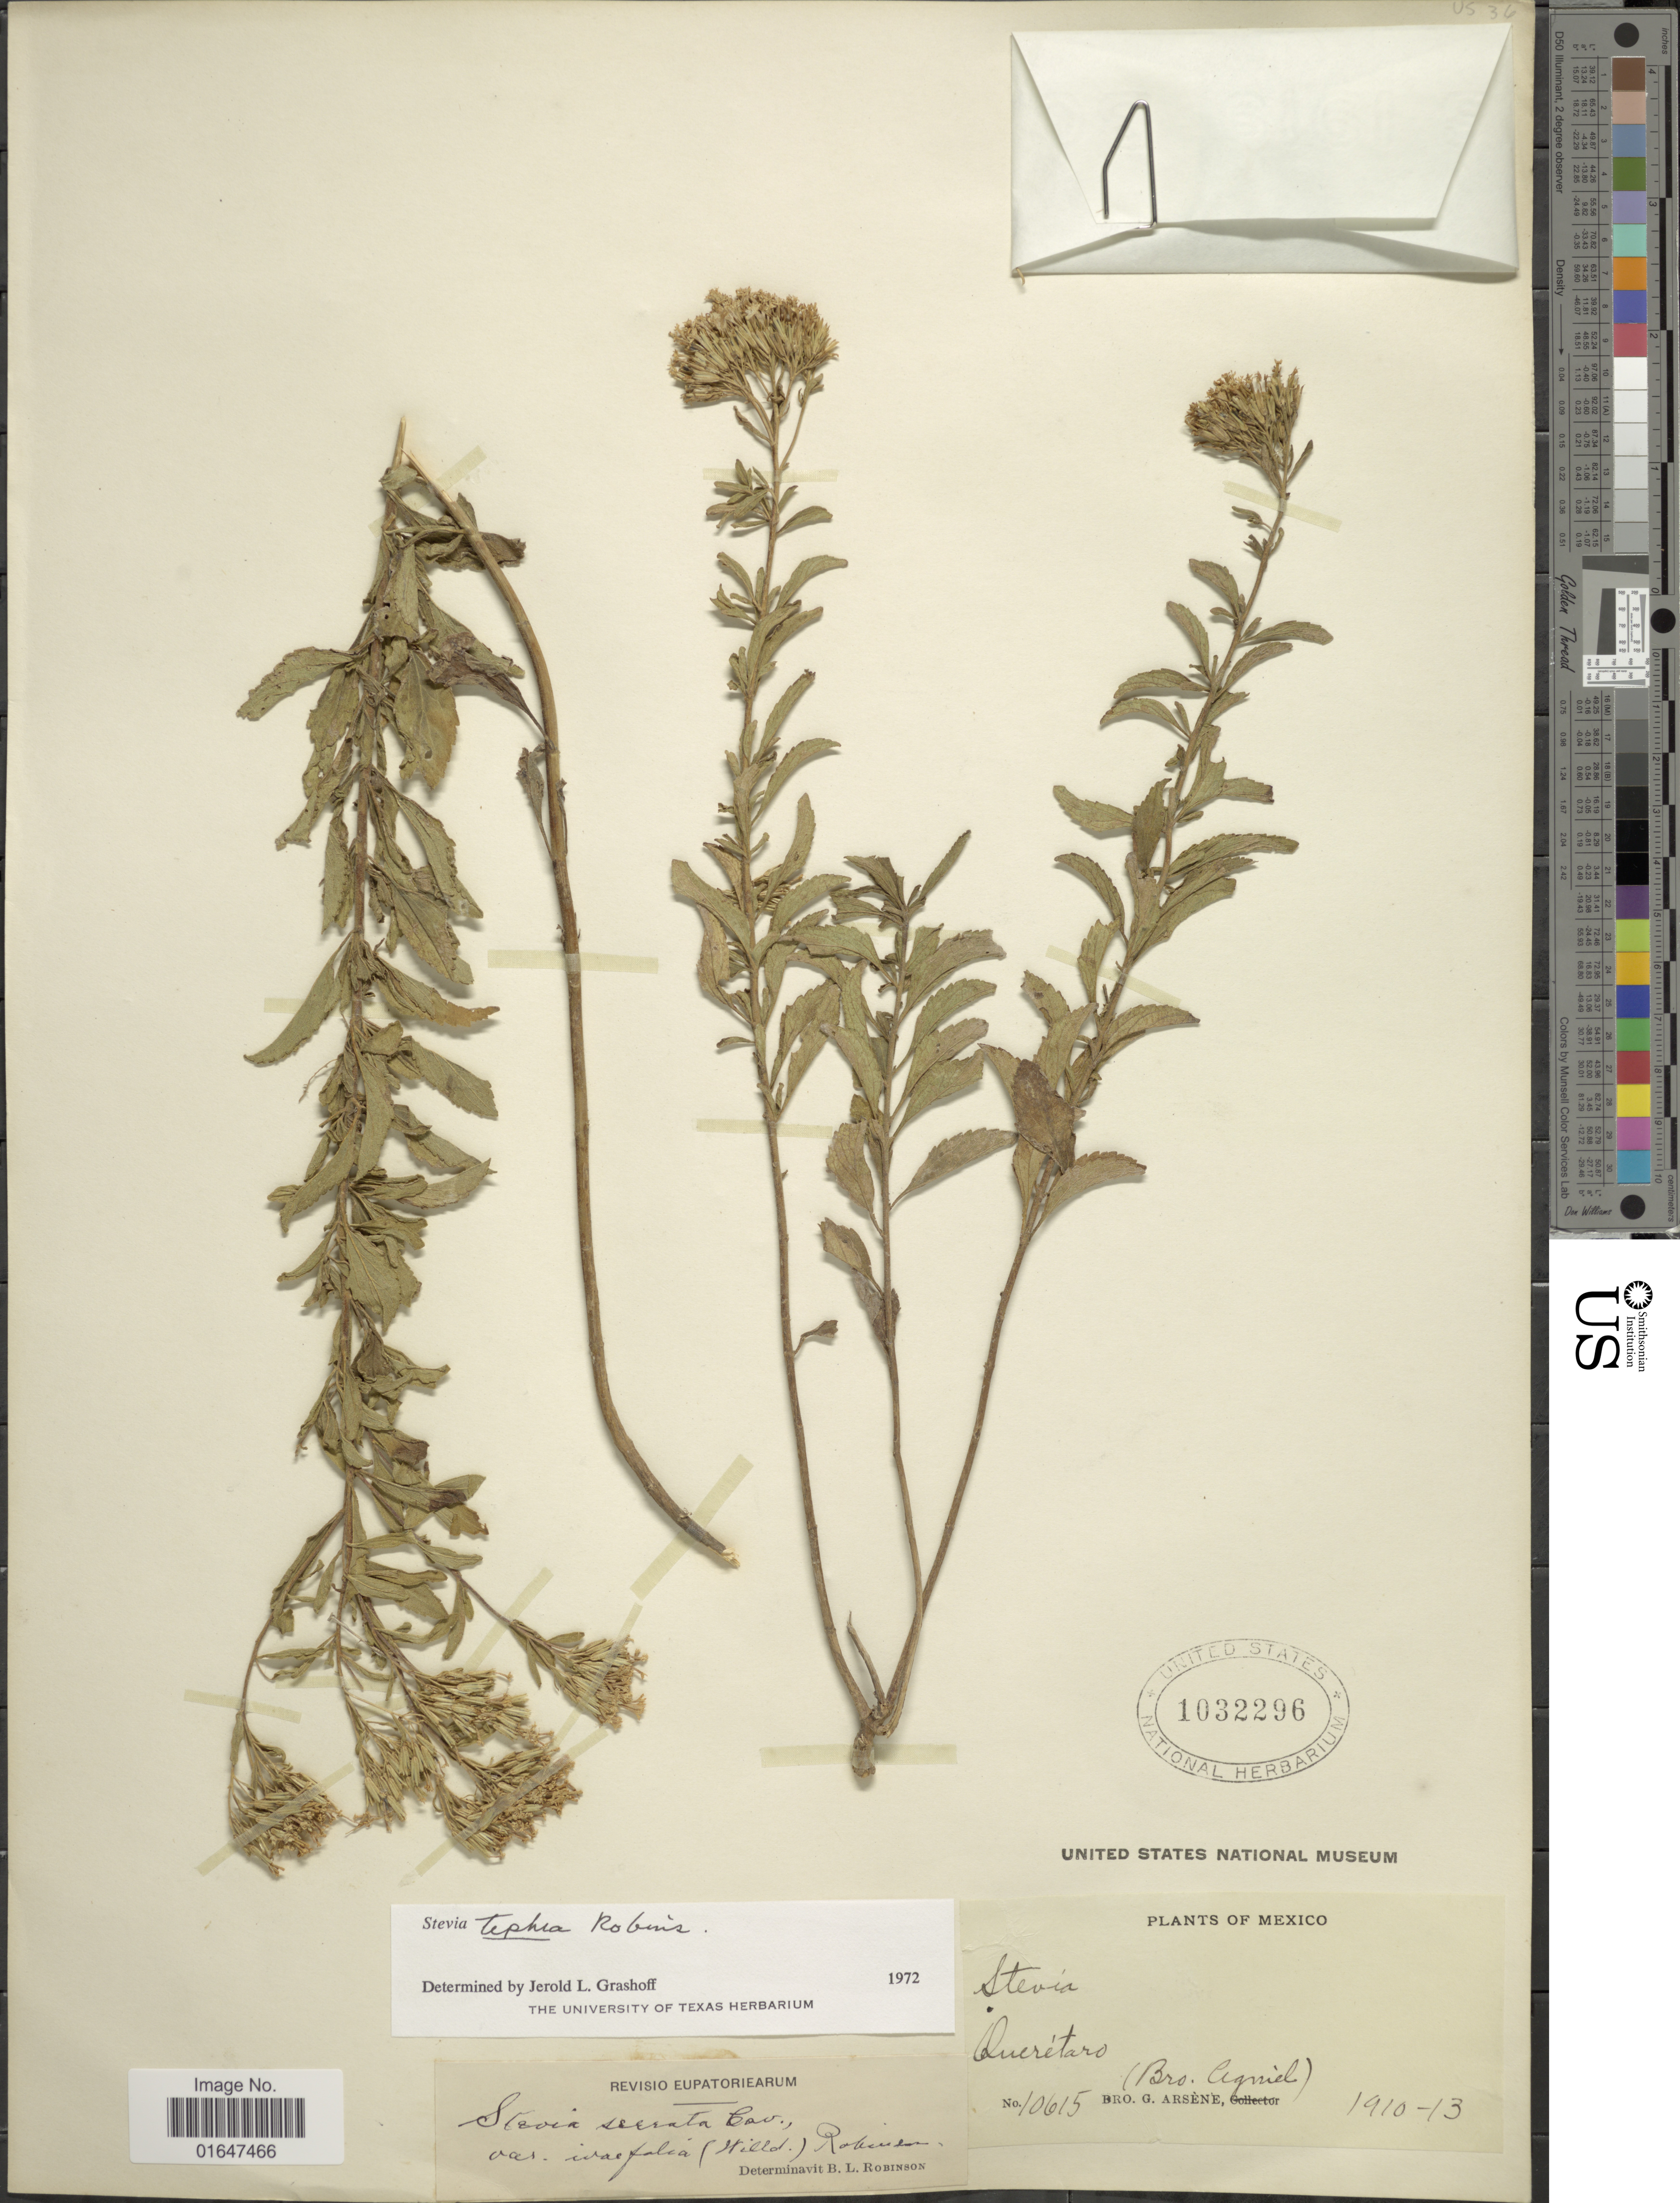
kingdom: Plantae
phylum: Tracheophyta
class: Magnoliopsida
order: Asterales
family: Asteraceae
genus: Stevia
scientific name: Stevia tephra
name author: B.L. Rob.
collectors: Bro. G. Arsène & Bro. Agniel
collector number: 10615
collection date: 1910/1913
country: Mexico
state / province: Querétaro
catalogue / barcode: US 1032296